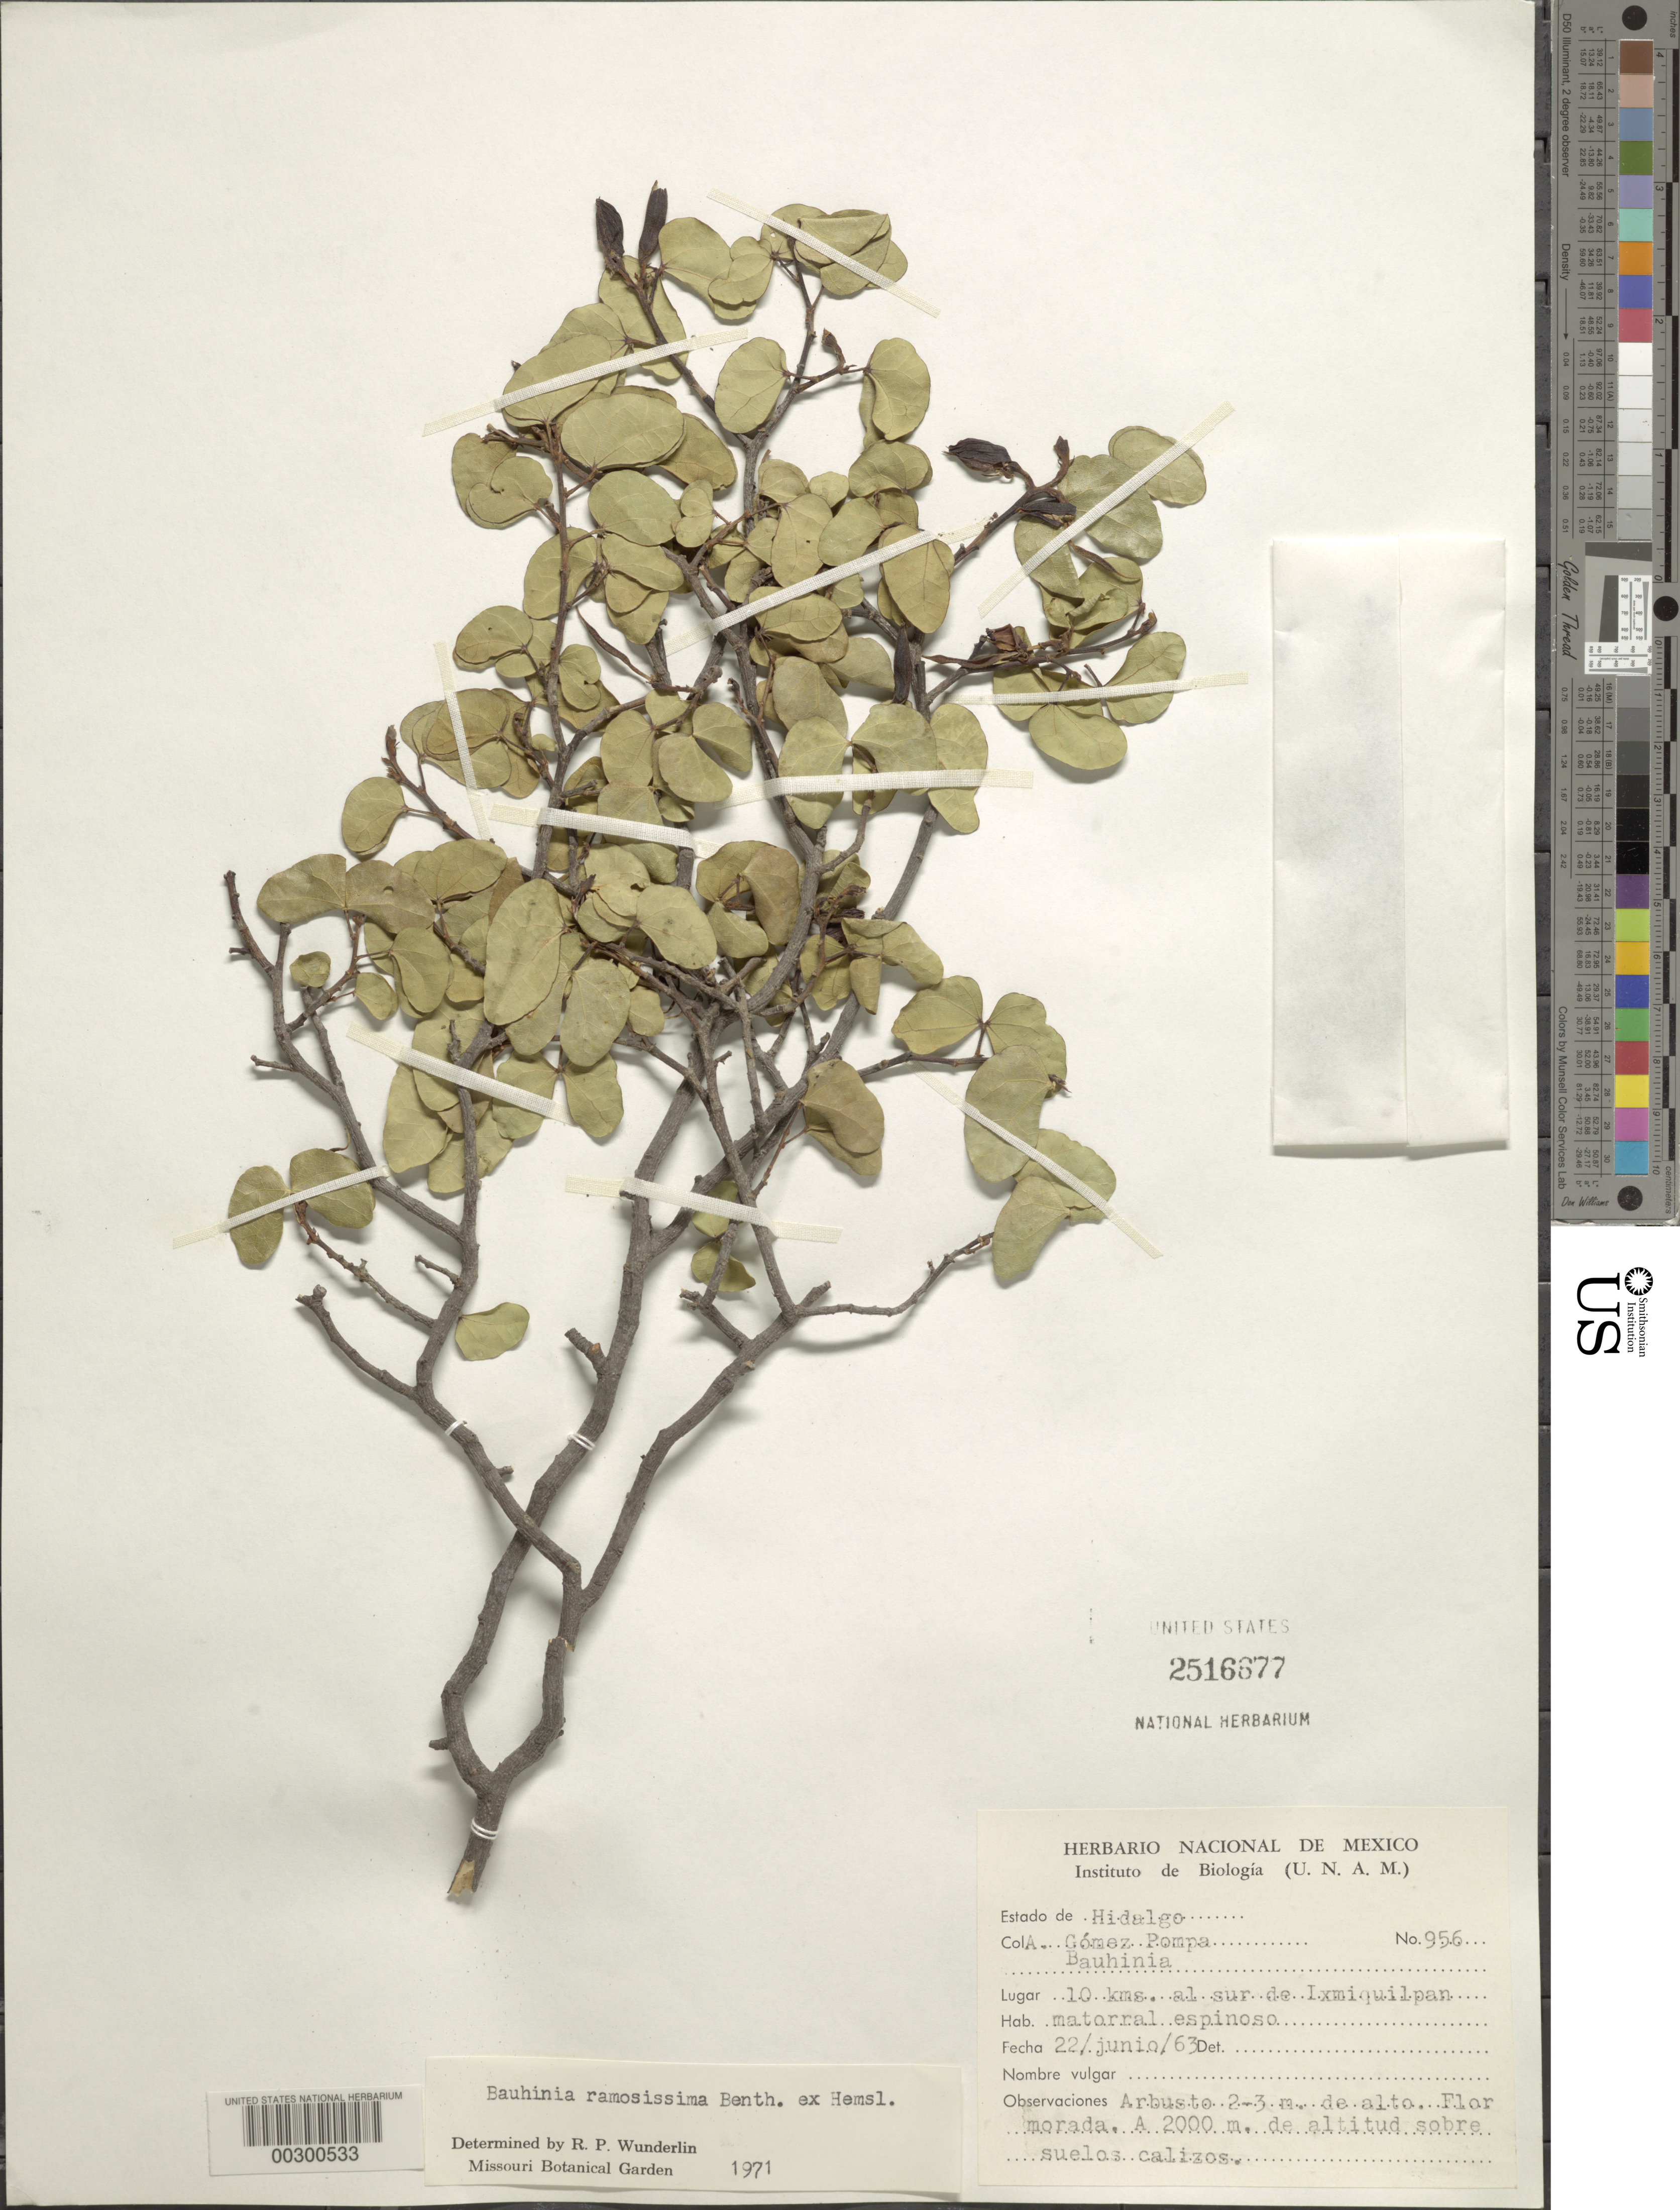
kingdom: Plantae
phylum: Tracheophyta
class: Magnoliopsida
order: Fabales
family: Fabaceae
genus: Bauhinia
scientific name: Bauhinia ramosissima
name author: Benth. ex Hemsl.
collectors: G. Pompa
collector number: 956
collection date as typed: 22 Jul 1963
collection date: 1963-07-22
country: Mexico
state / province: Hidalgo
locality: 10 km S of lxmiquilpan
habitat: Thorny thicket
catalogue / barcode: US 2516677